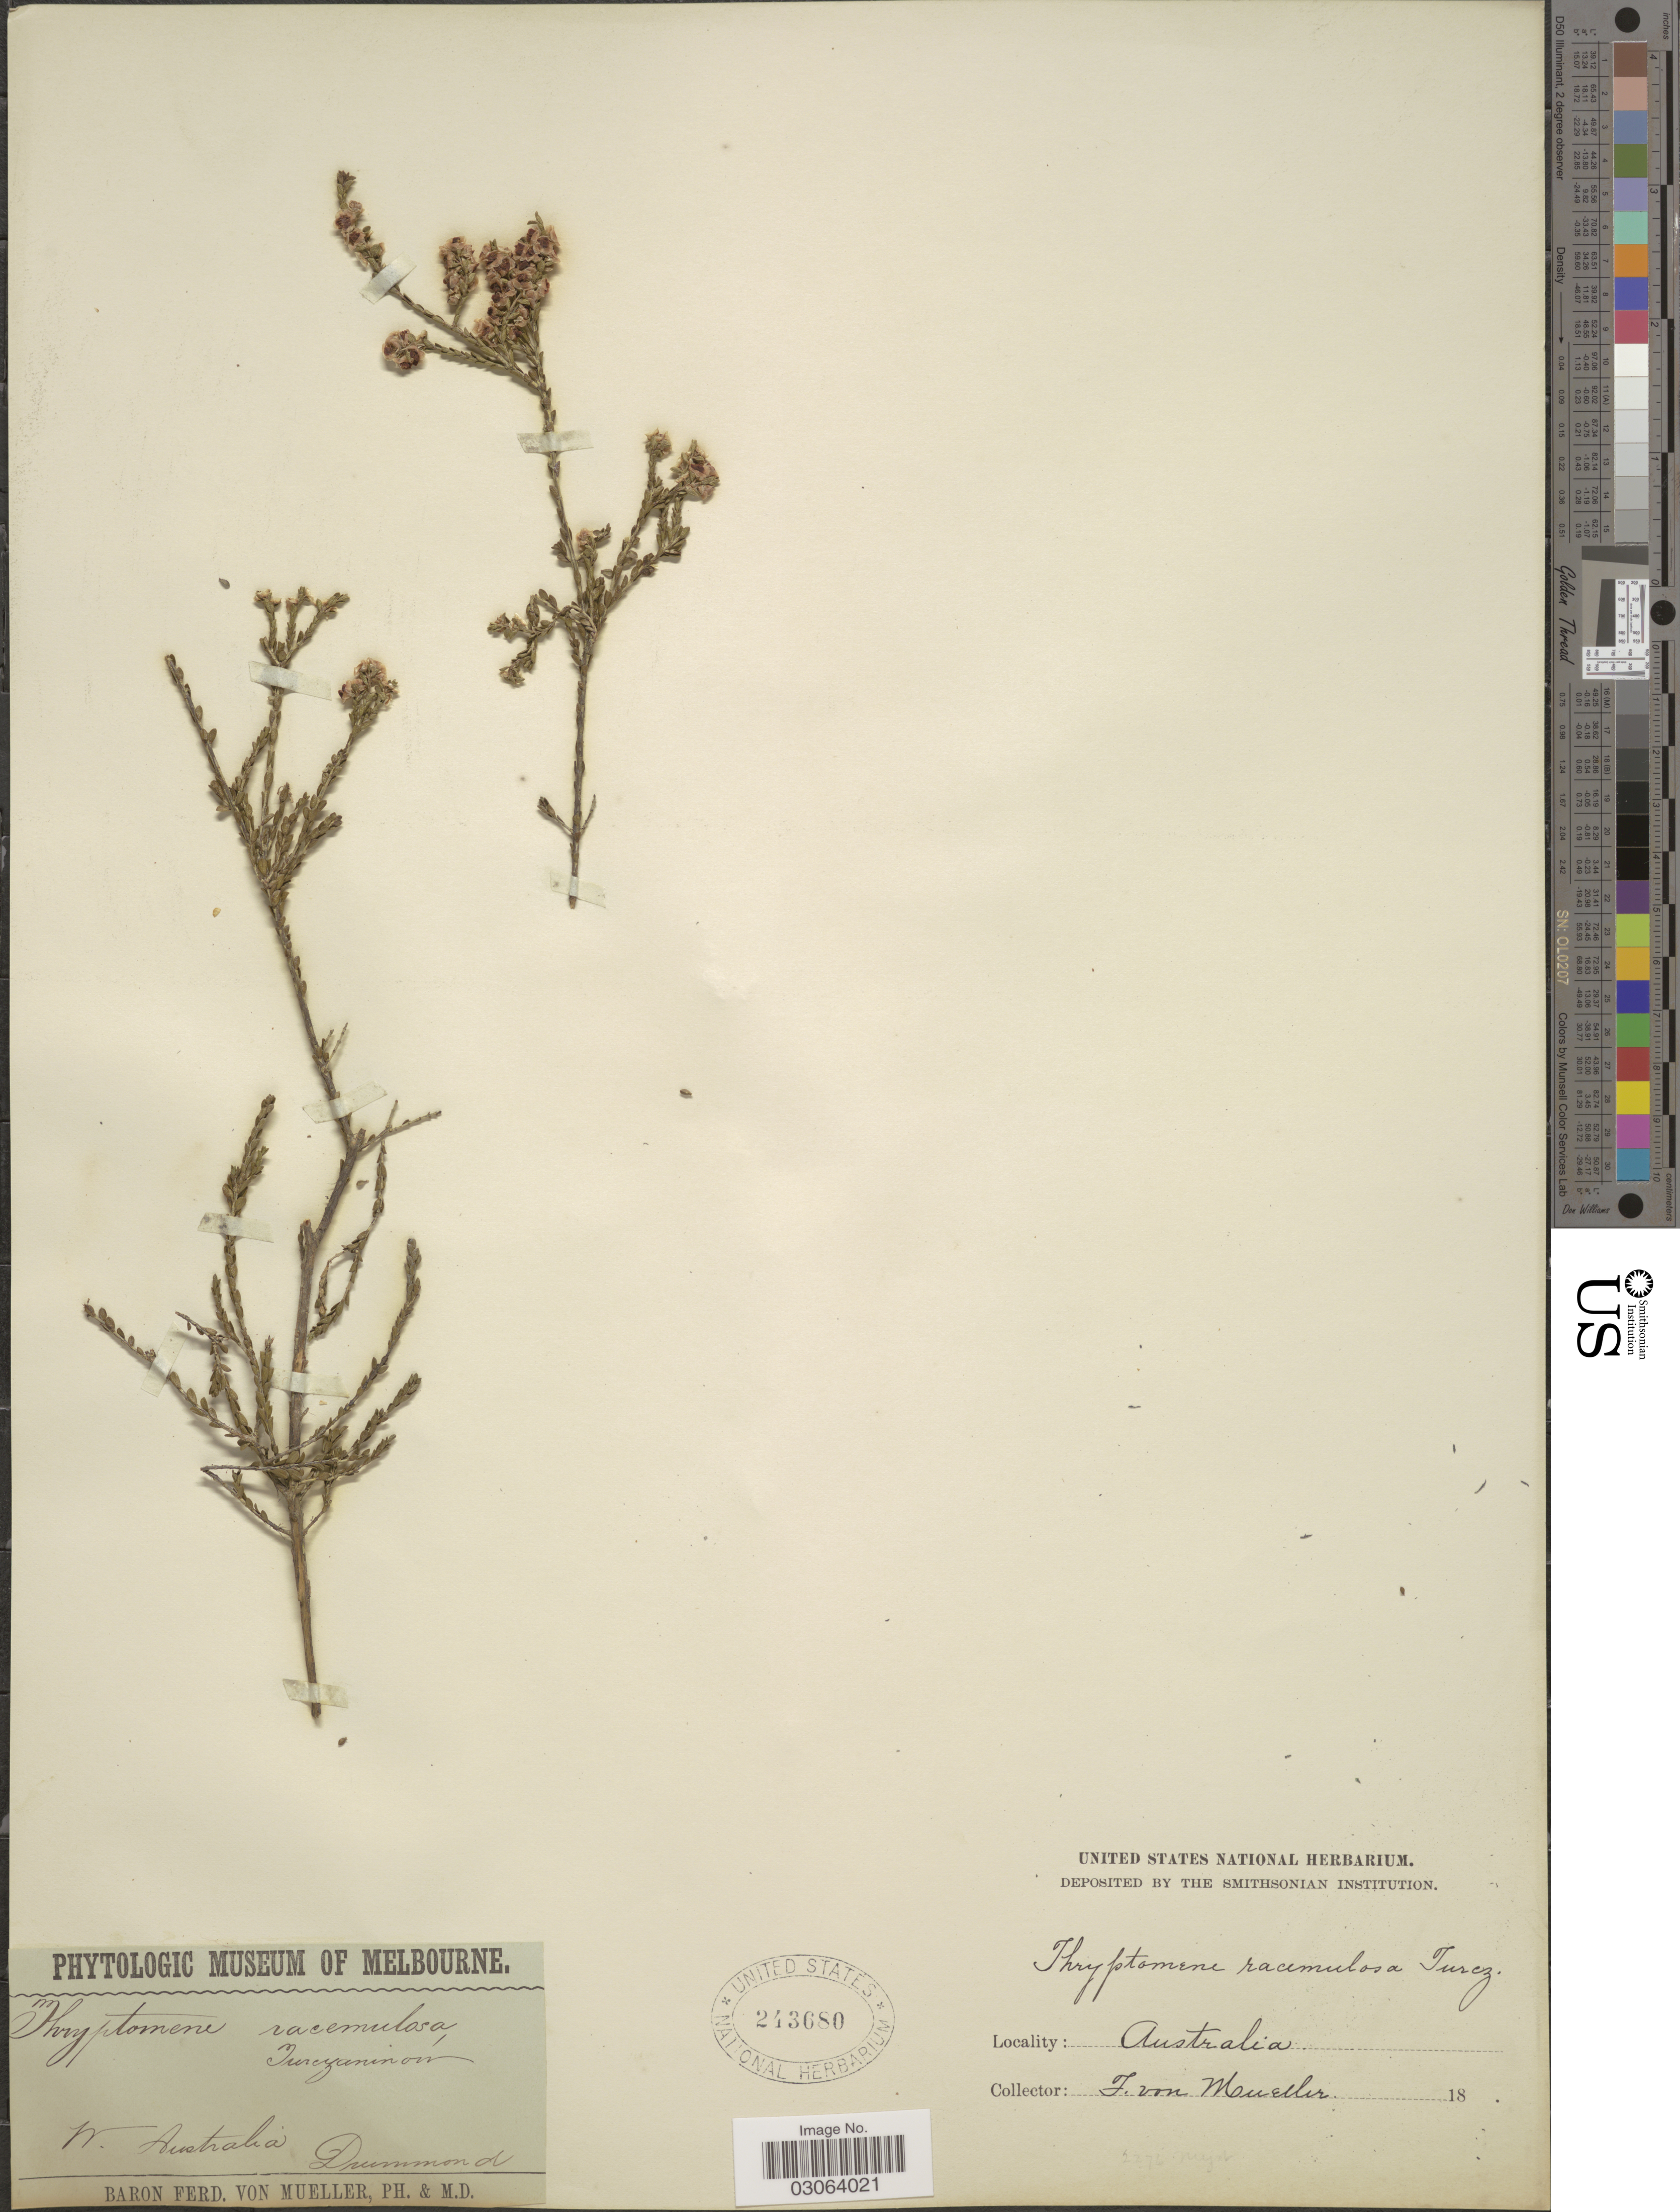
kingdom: Plantae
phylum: Tracheophyta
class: Magnoliopsida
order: Myrtales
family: Myrtaceae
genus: Thryptomene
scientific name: Thryptomene racemulosa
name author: Turcz.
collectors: -. Drummond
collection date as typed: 18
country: Australia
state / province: Western Australia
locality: W. Australia.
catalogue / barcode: US 243680